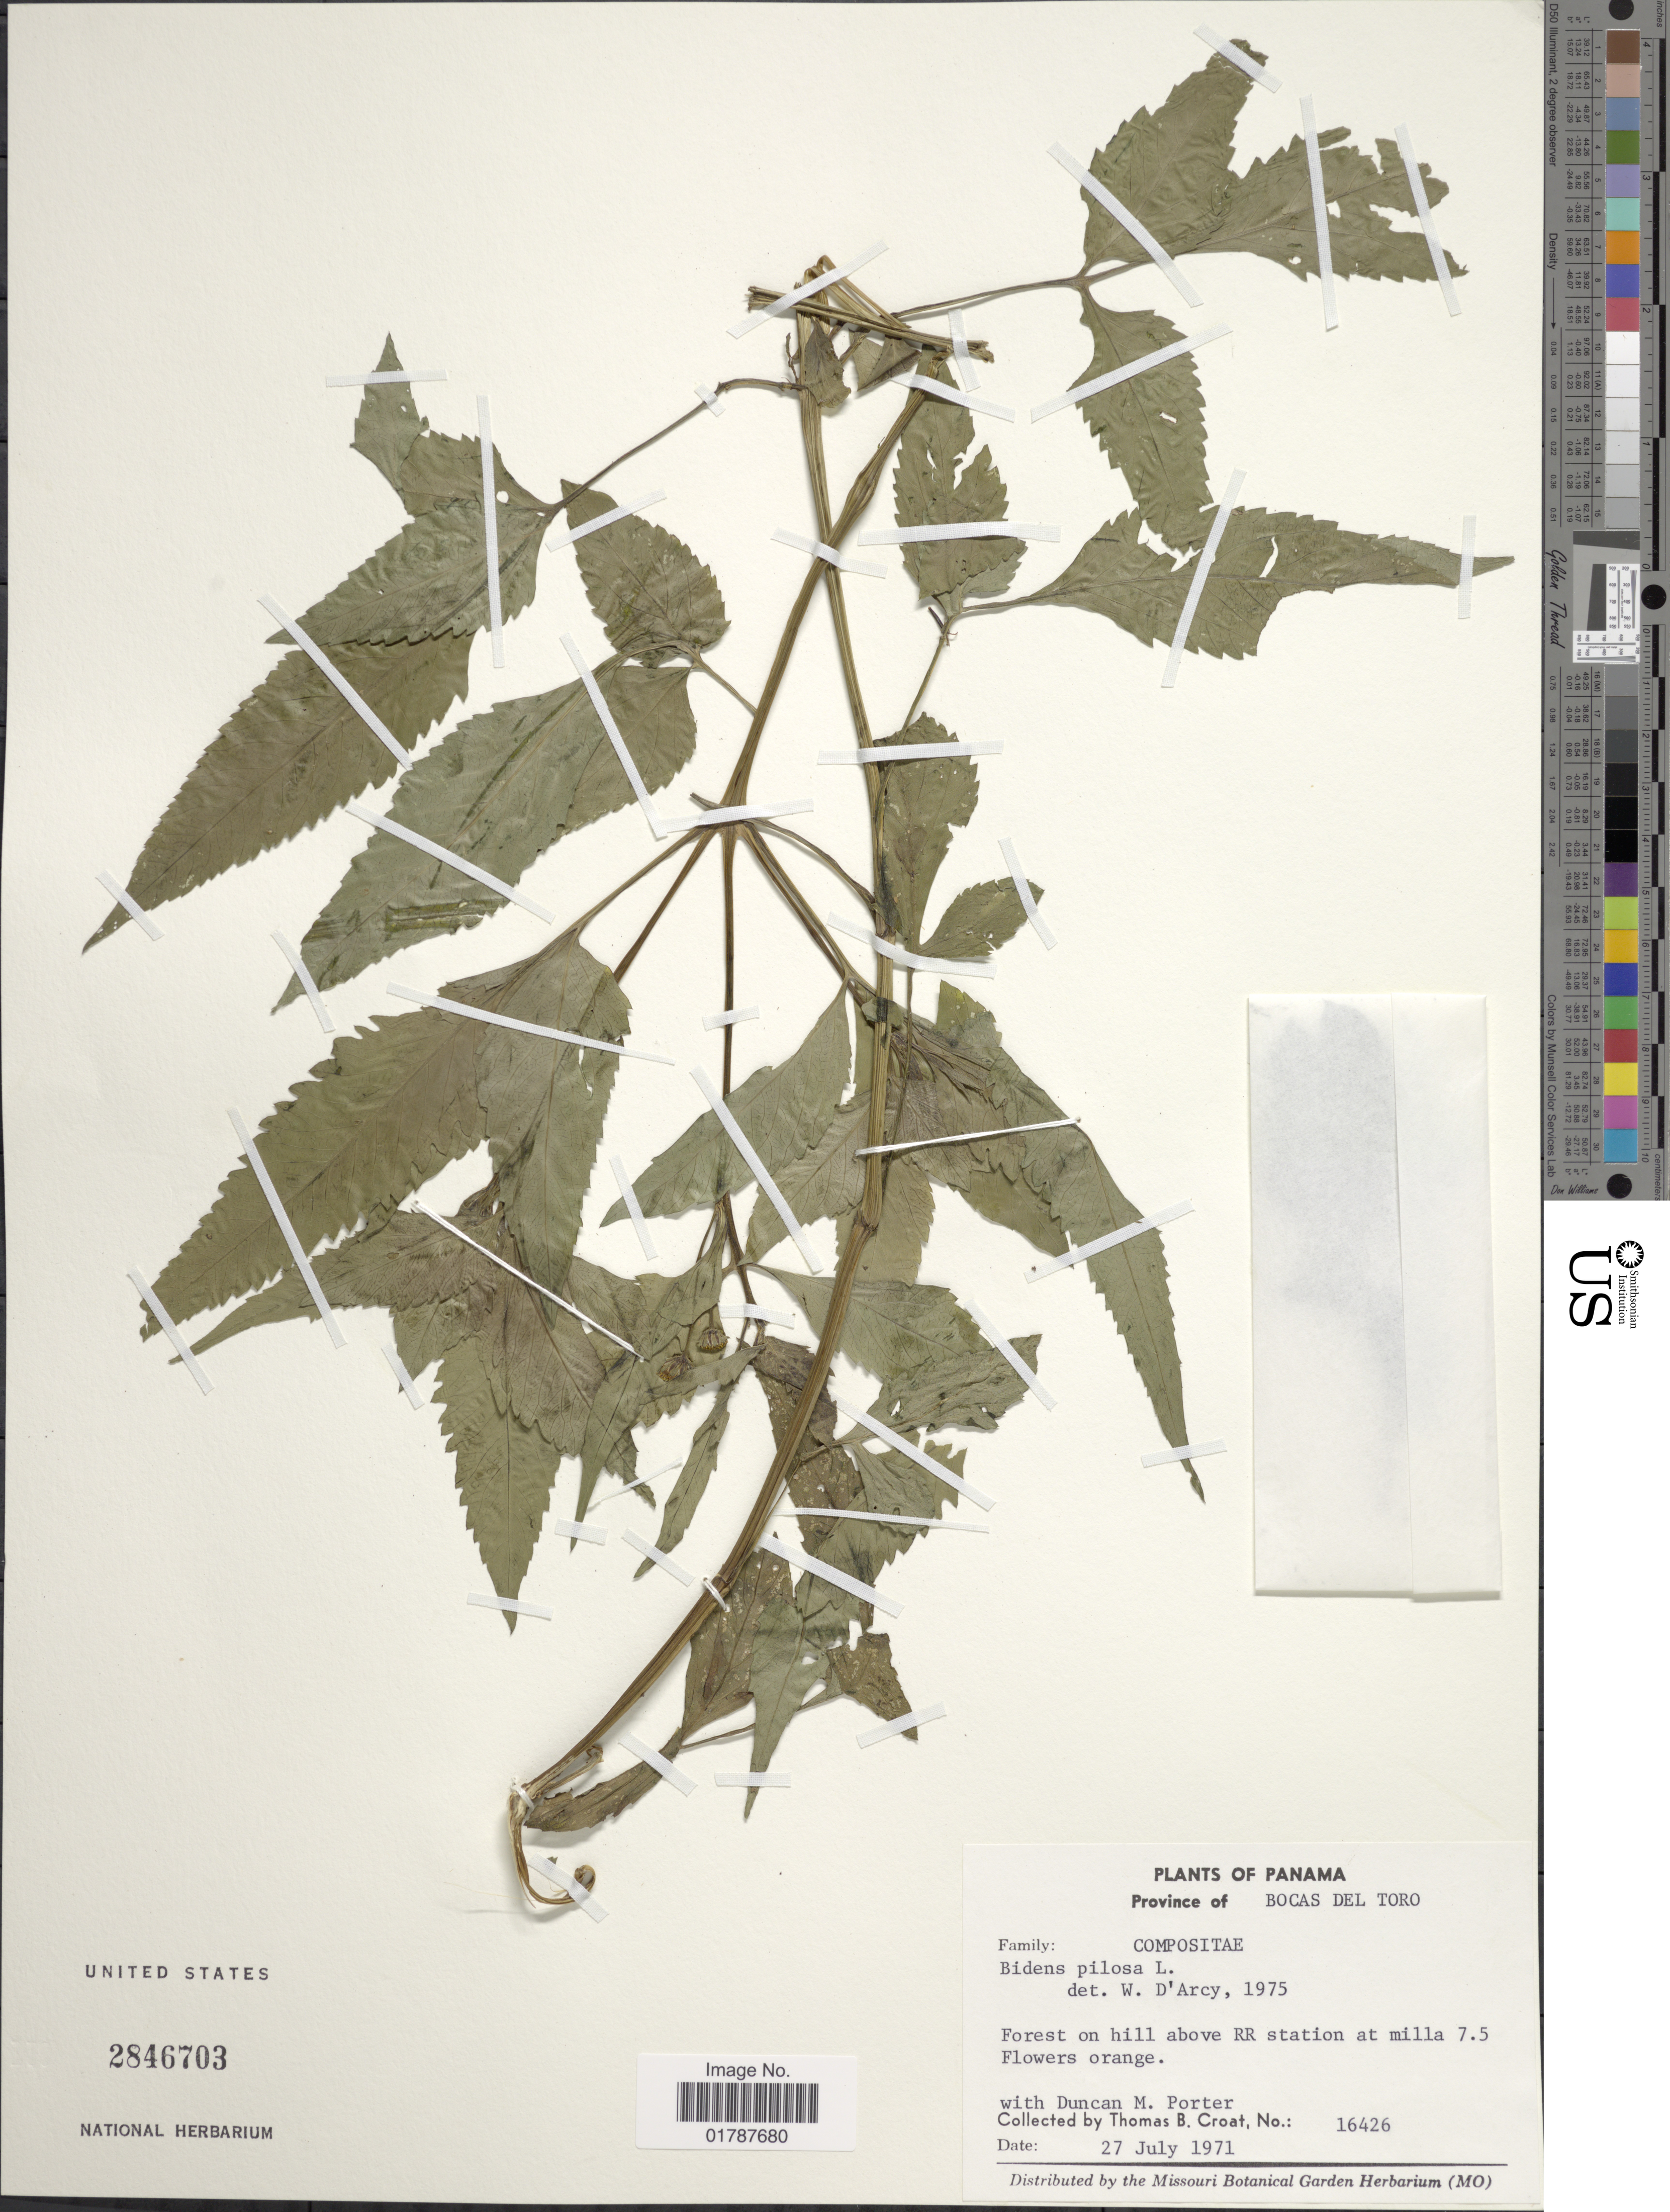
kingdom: Plantae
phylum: Tracheophyta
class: Magnoliopsida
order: Asterales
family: Asteraceae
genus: Bidens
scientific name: Bidens pilosa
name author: L.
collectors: T. B. Croat & D. Porter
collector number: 16426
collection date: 1971-07-27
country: Panama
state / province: Bocas del Toro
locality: Province of Bocas del Toro, Forest on hill above RR station at milla 7.5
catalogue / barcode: US 2846703